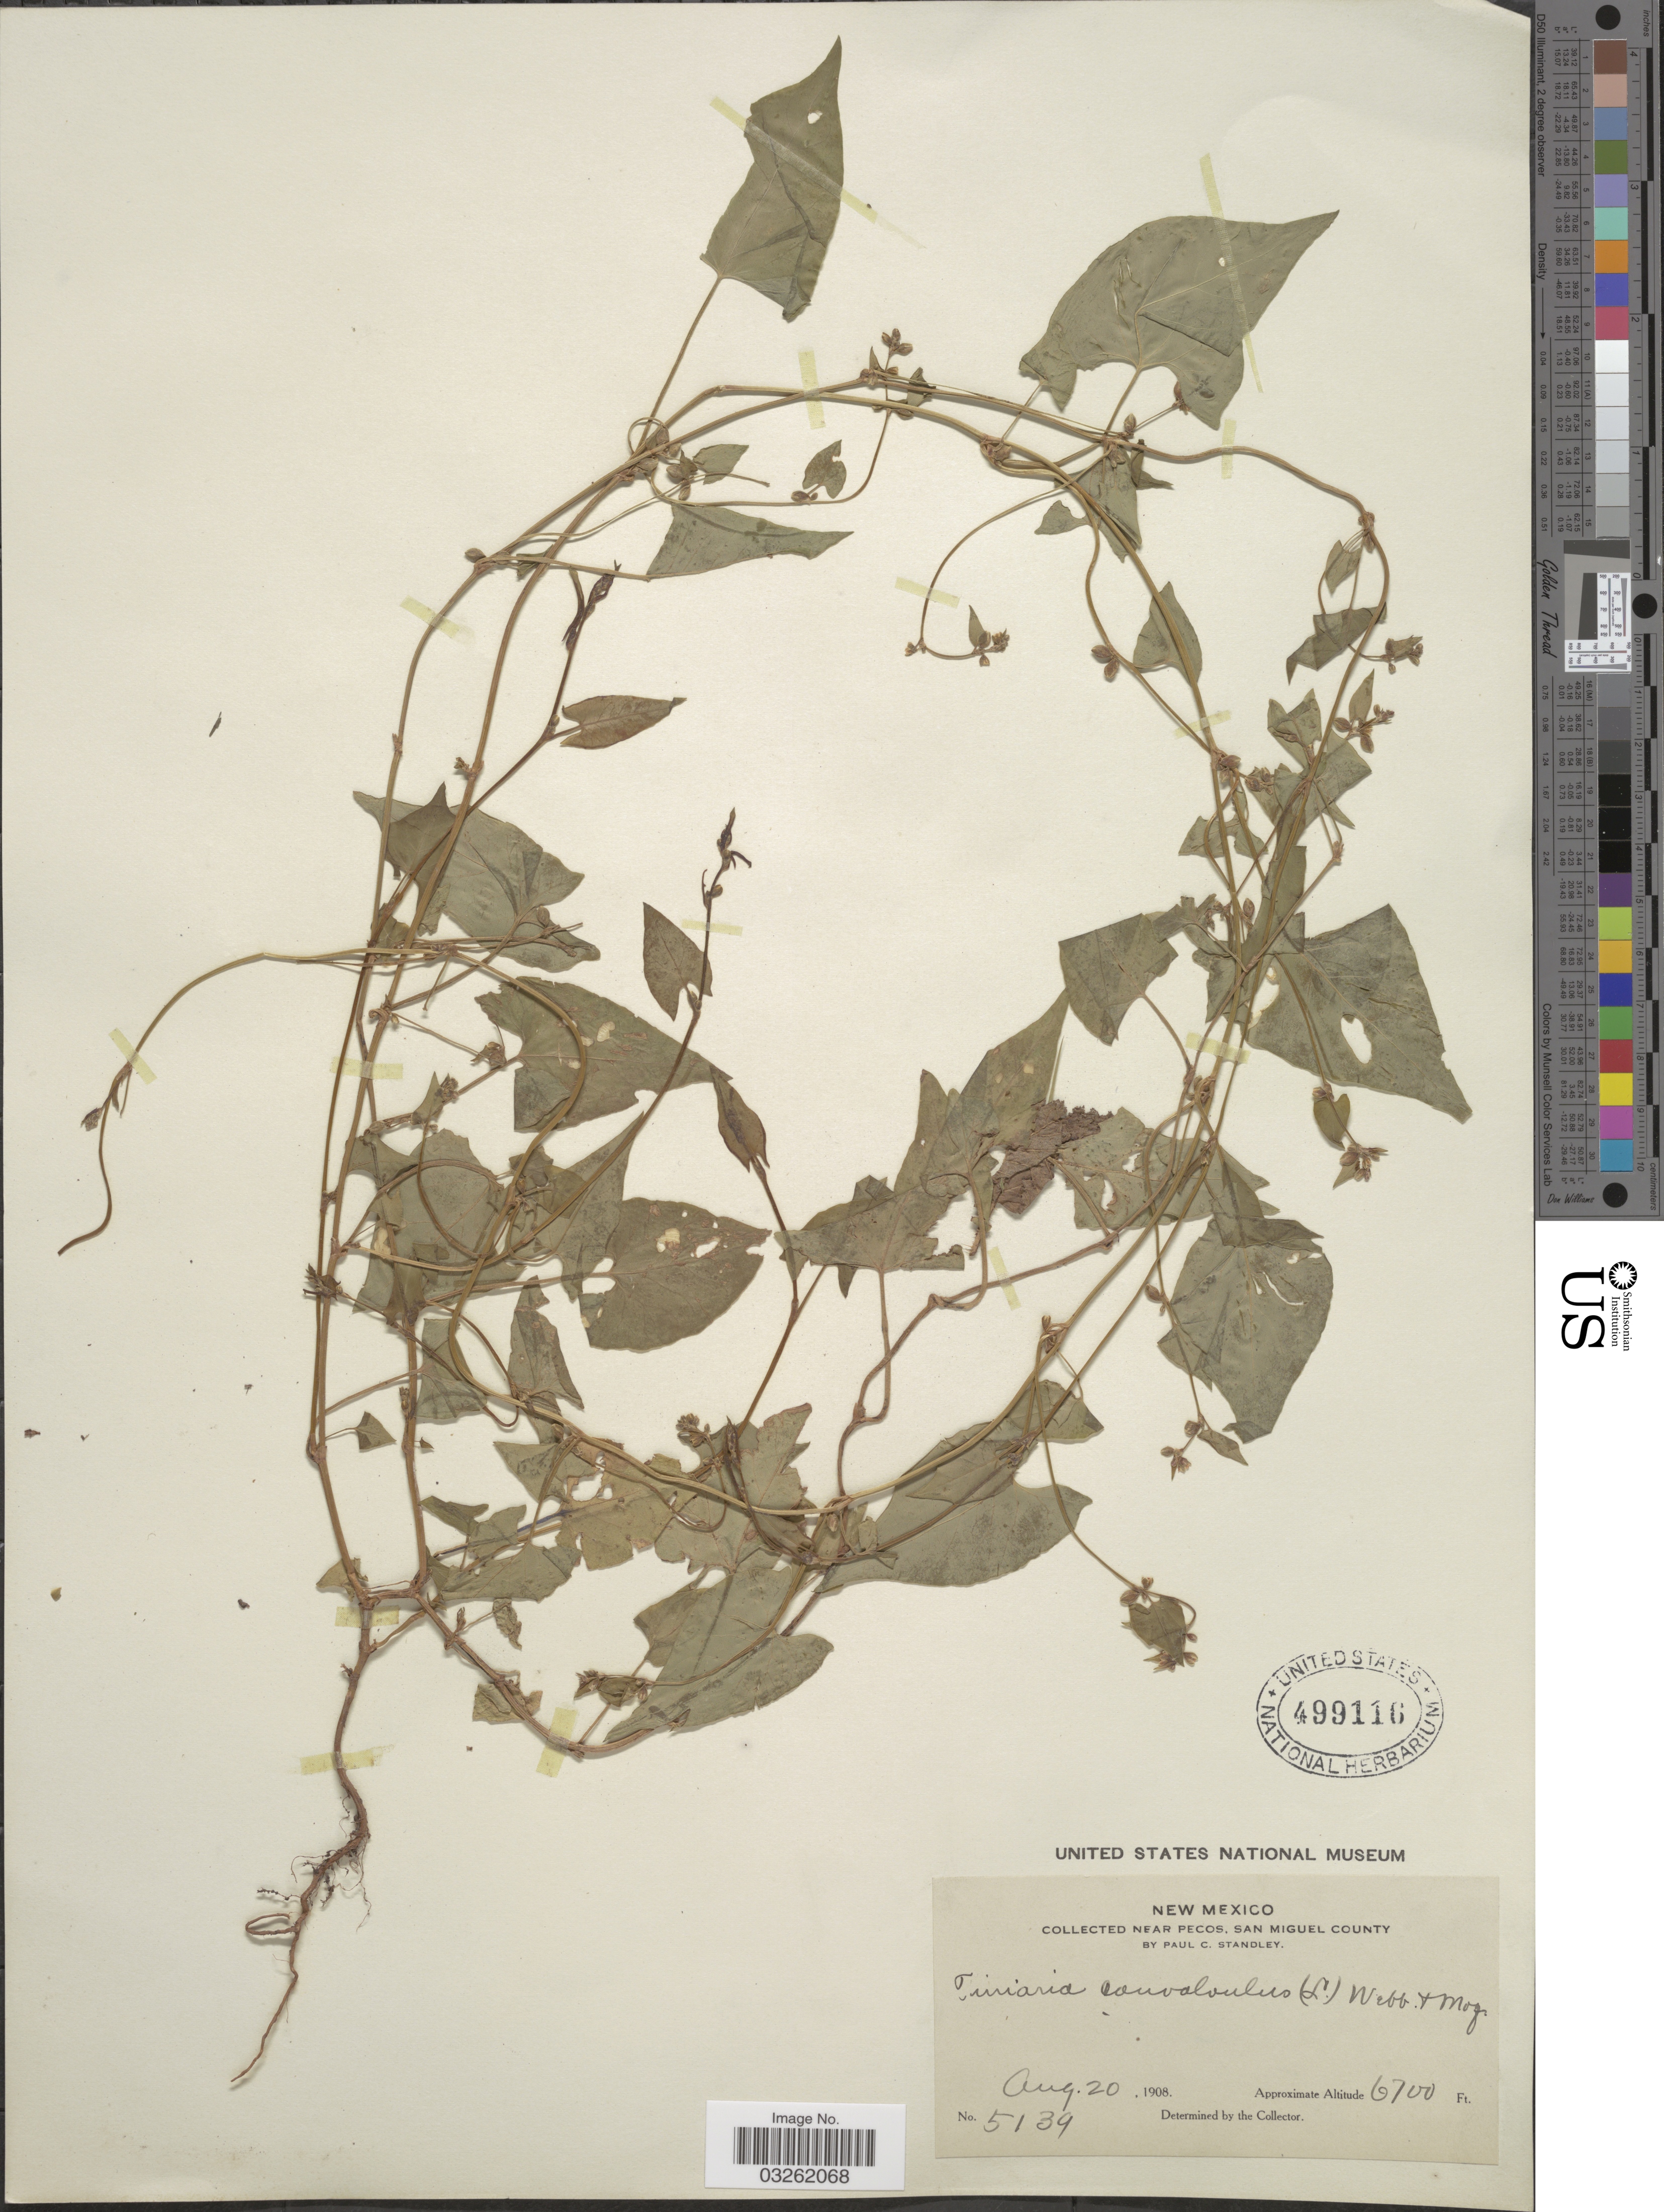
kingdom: Plantae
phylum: Tracheophyta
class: Magnoliopsida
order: Caryophyllales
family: Polygonaceae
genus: Fallopia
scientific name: Fallopia convolvulus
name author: (L.) Á. Löve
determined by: Strong, M. T., (US), Smithsonian Institution - National Museum of Natural History (UNITED STATES)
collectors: P. C. Standley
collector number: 5139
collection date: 1908-08-20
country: United States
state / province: New Mexico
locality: Near Pecos, San Miguel County.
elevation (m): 2042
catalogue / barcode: US 499116